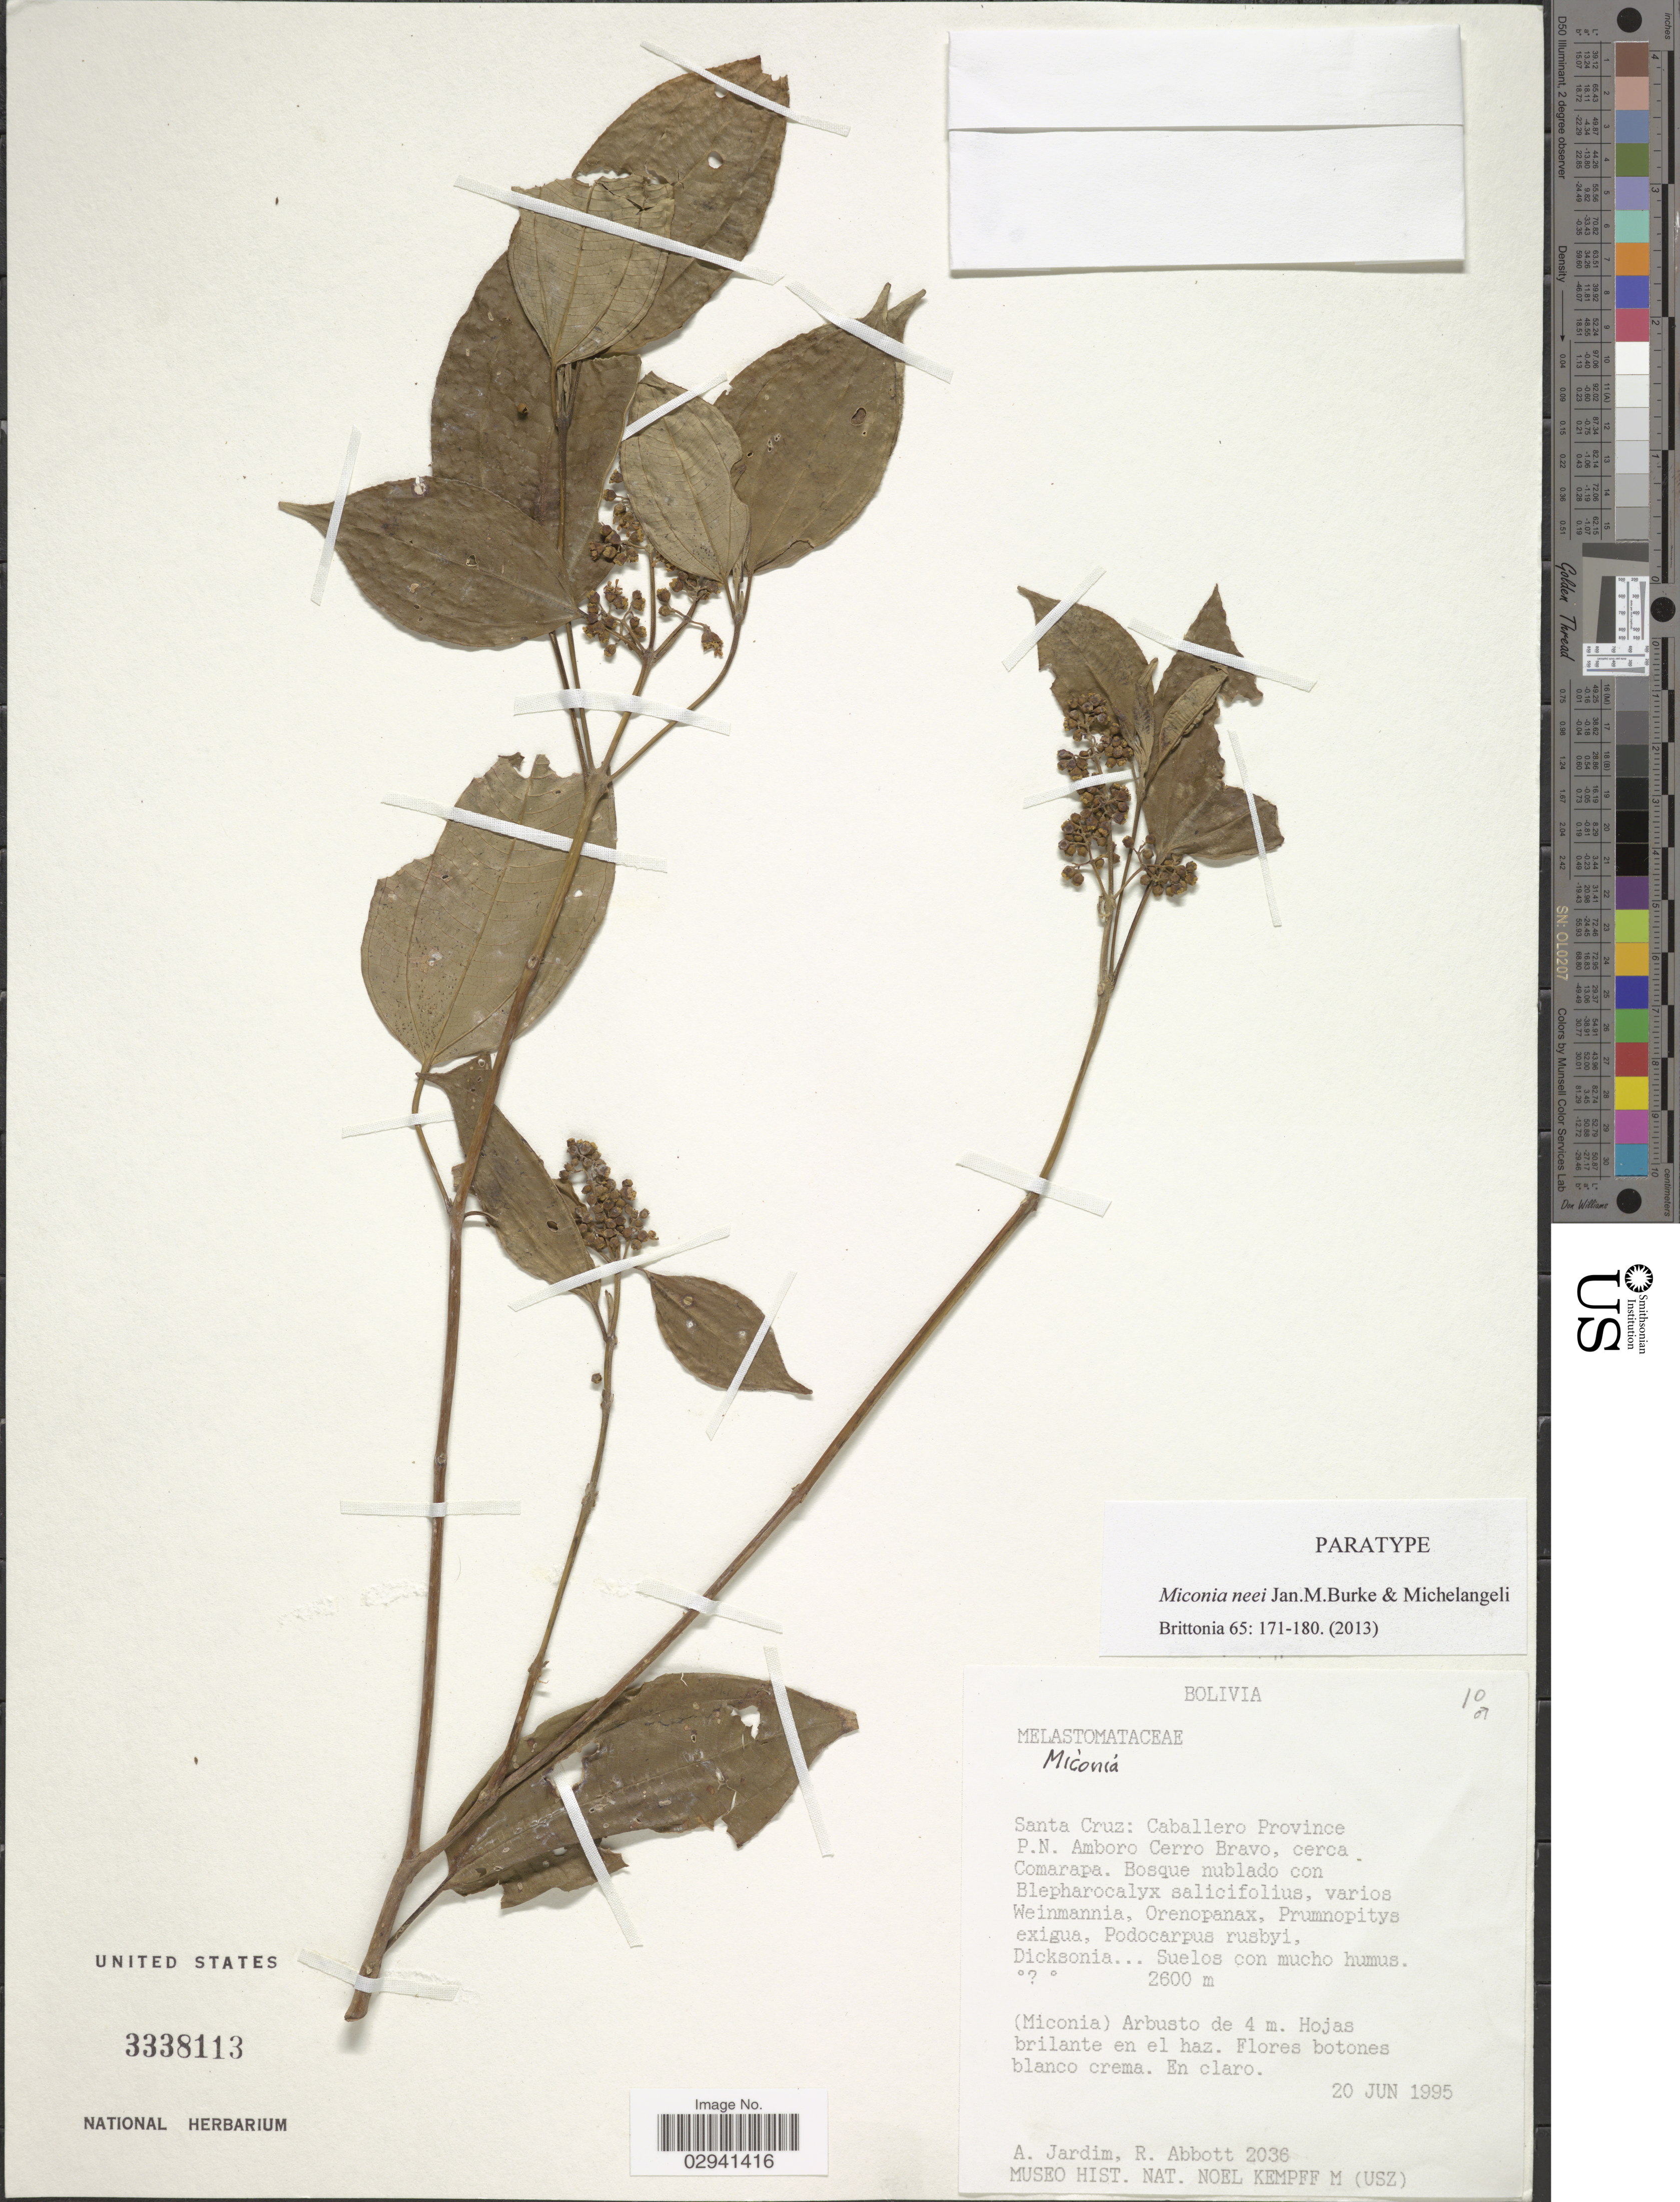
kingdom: Plantae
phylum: Tracheophyta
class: Magnoliopsida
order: Myrtales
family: Melastomataceae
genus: Miconia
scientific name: Miconia neei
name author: Jan.M. Burke & Michelang.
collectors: A. Jardim & J. R. Abbott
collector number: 2036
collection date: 1995-06-20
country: Bolivia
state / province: Santa Cruz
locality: Caballero Province, P.N. Amboro Cerro Bravo, cerca Comarapa.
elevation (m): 2600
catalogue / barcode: US 3338113